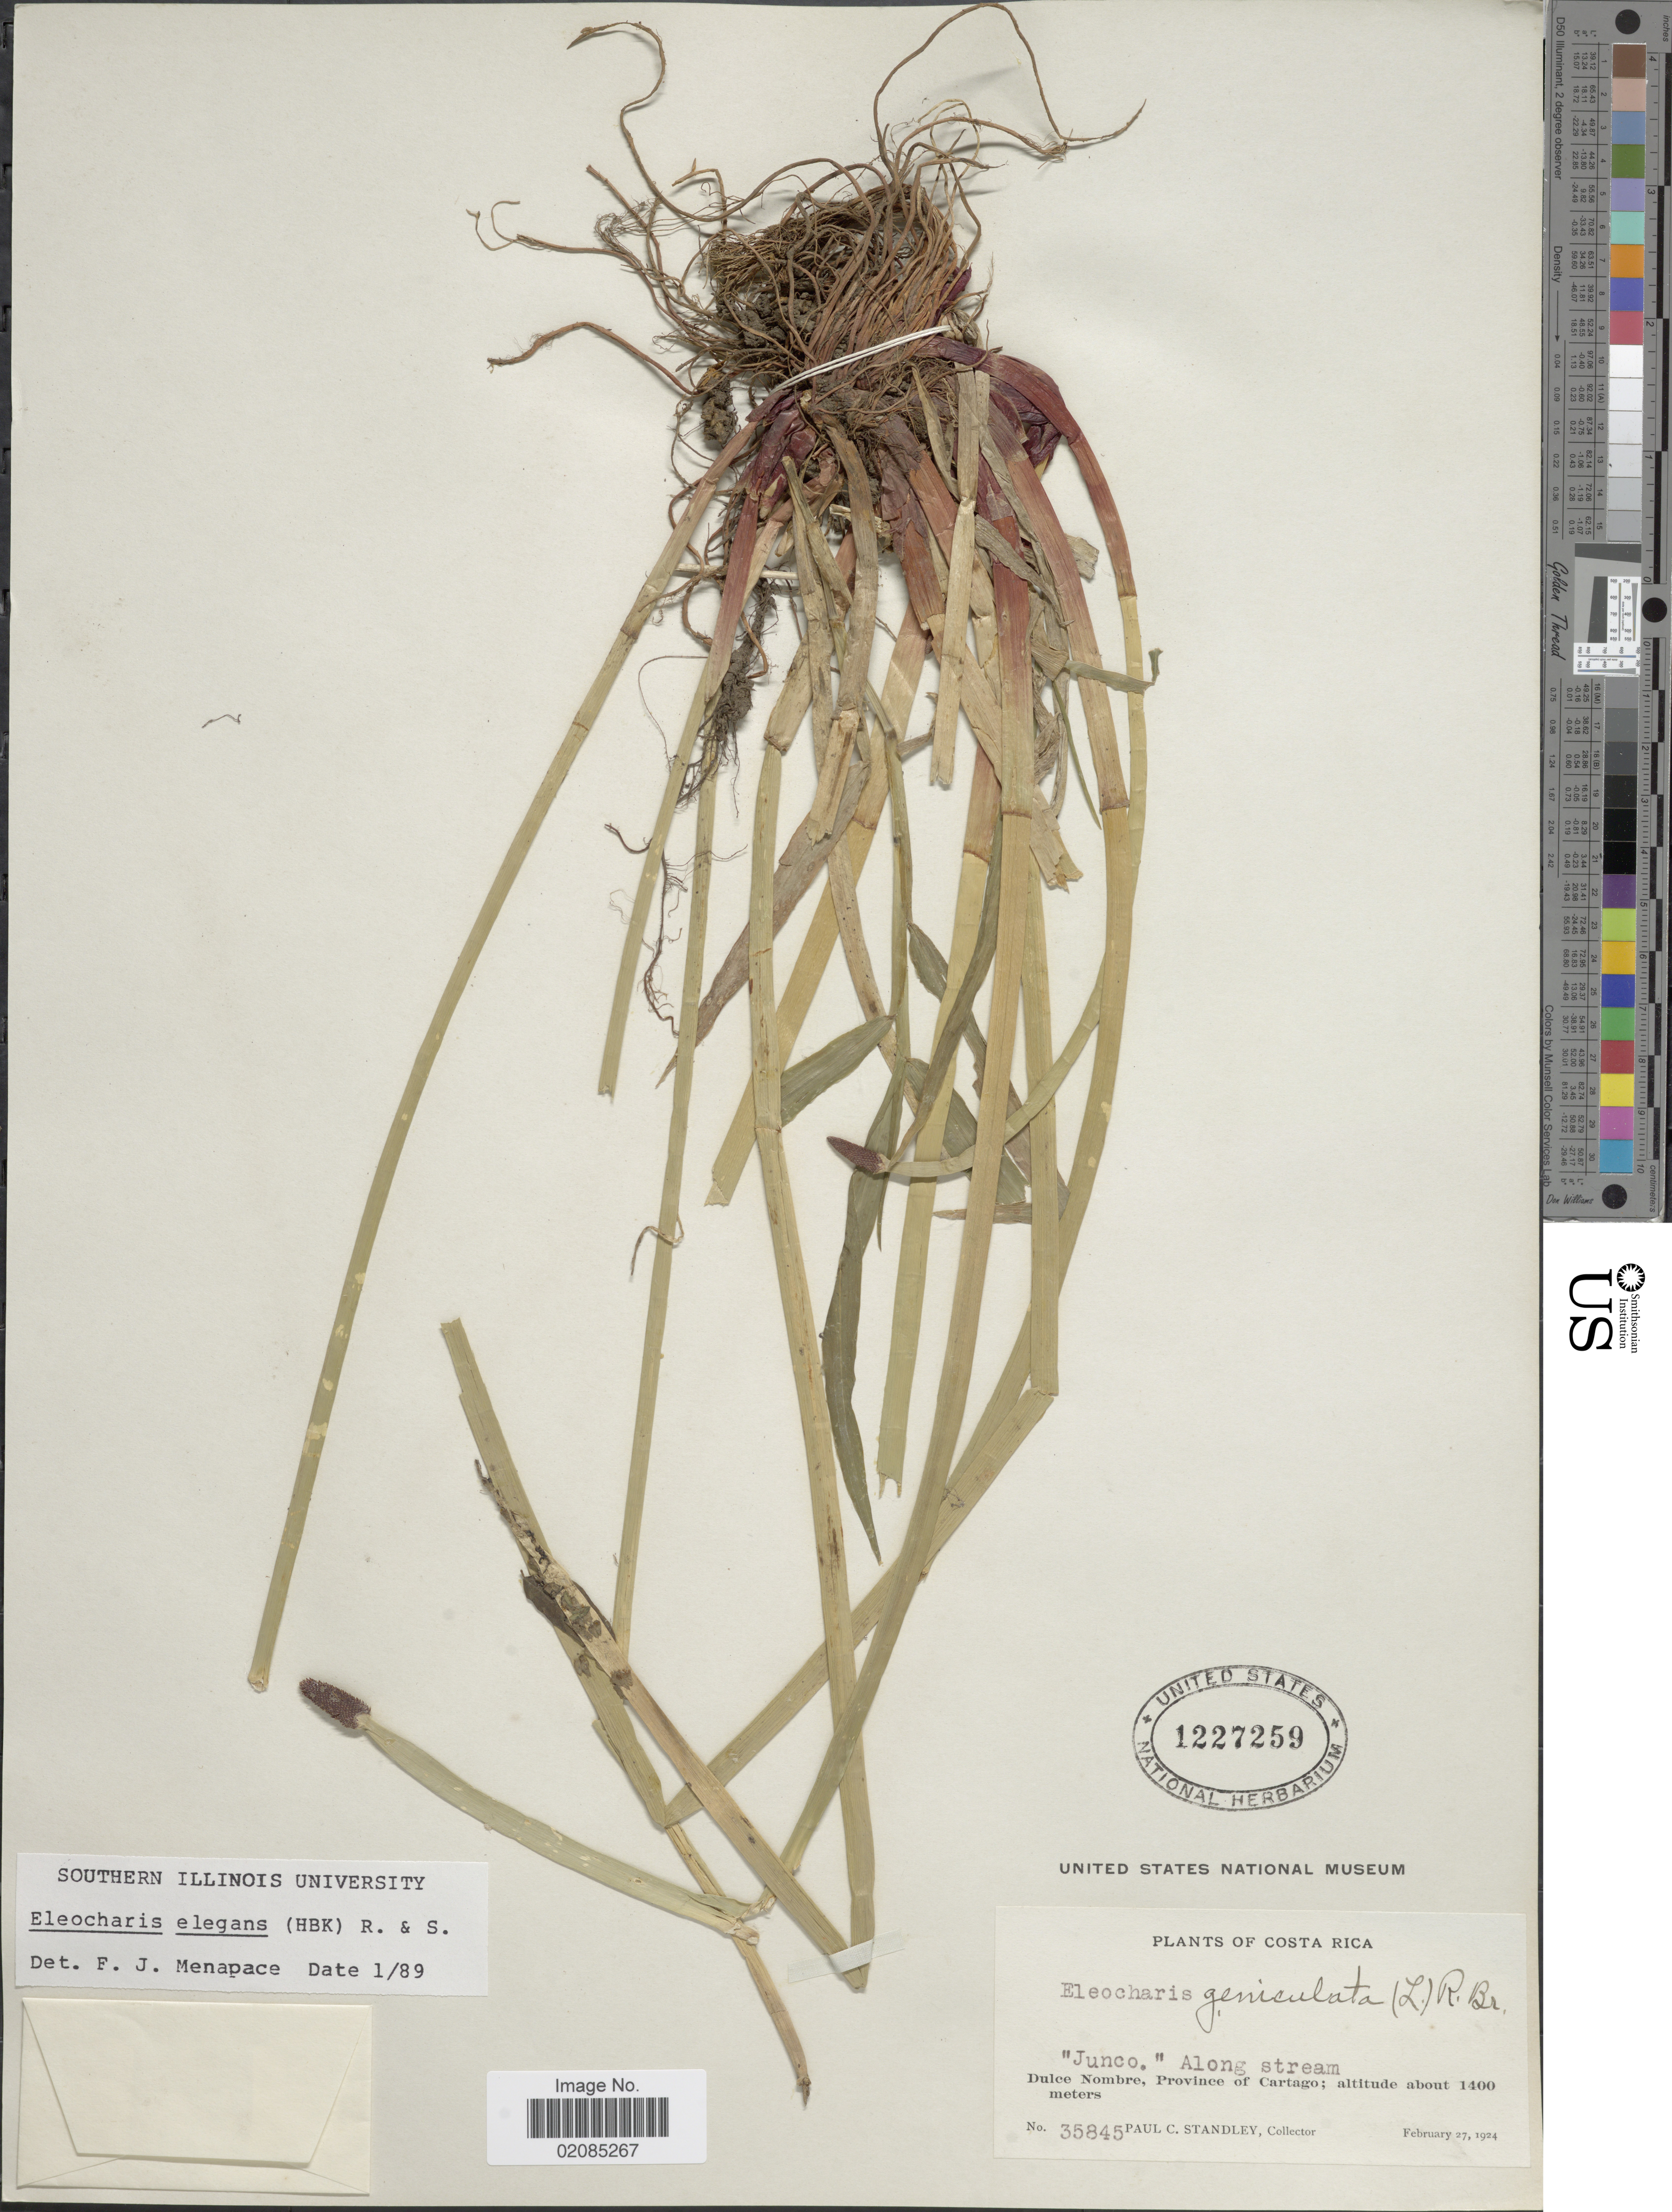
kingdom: Plantae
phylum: Tracheophyta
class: Liliopsida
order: Poales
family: Cyperaceae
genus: Eleocharis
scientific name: Eleocharis elegans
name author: (Kunth) Roem. & Schult.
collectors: P. C. Standley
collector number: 35845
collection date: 1924-02-27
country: Costa Rica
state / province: Cartago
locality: Dulce Nombre, Province of Cartago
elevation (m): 1400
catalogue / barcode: US 1227259